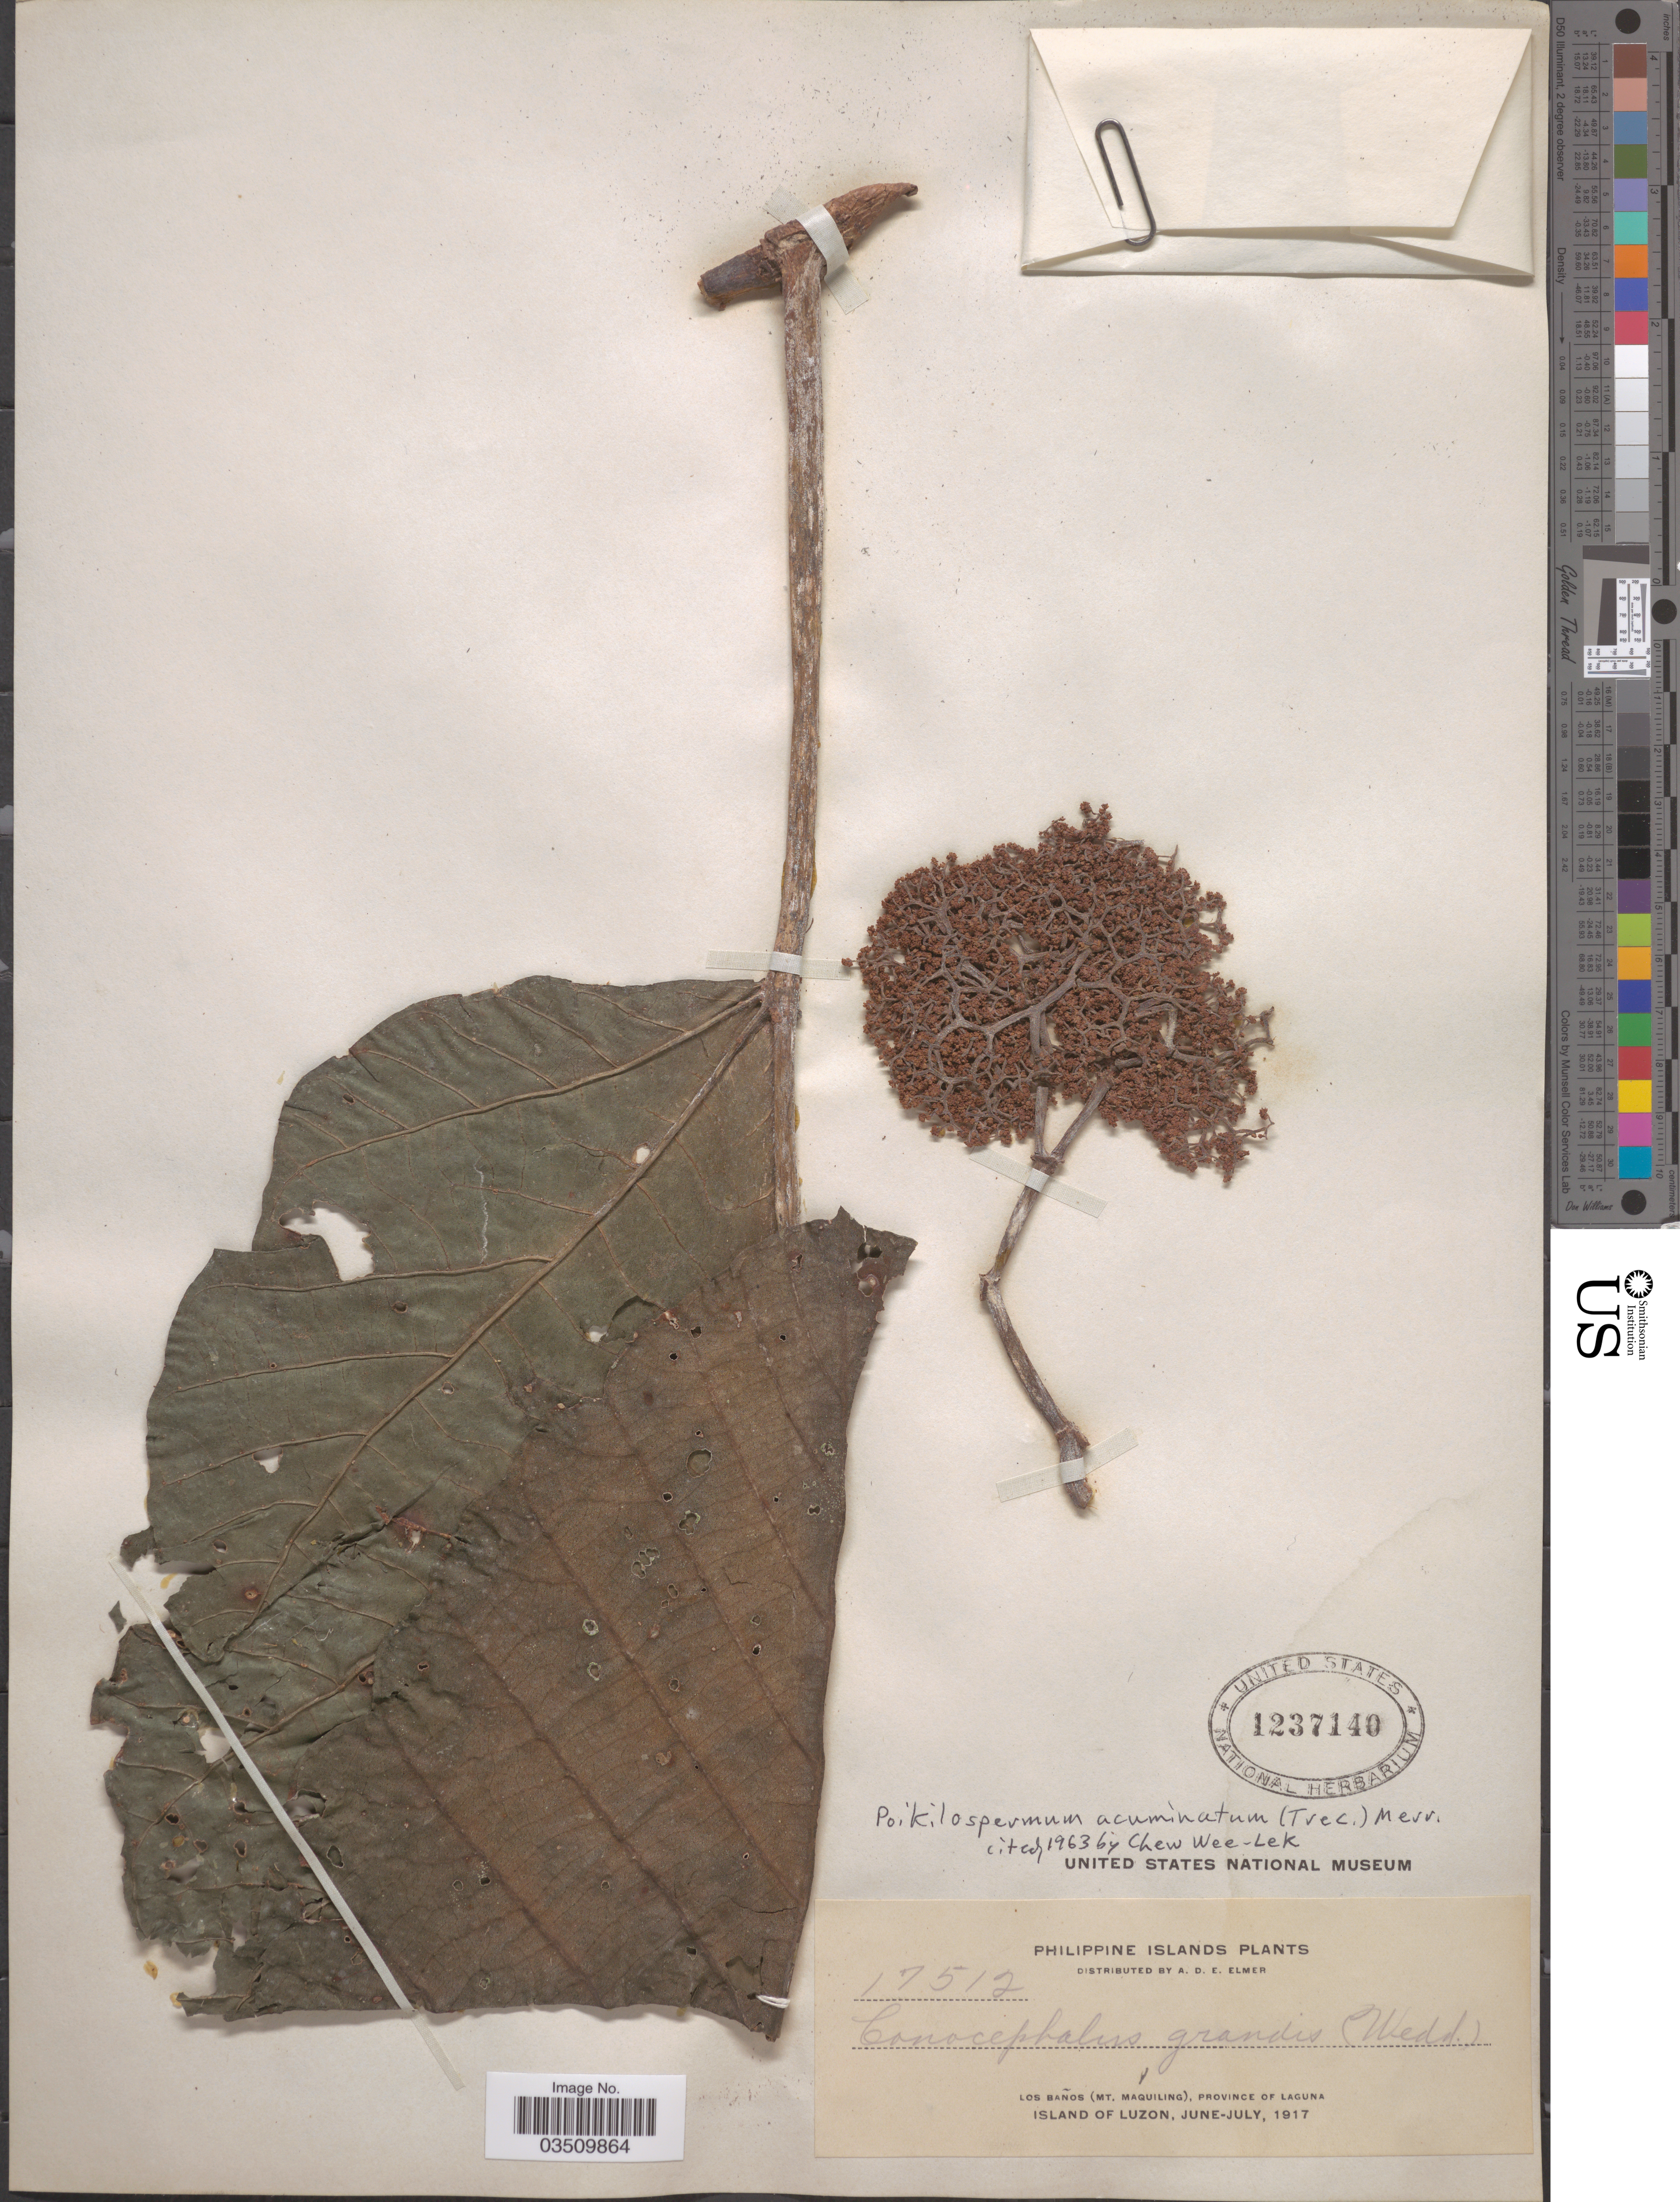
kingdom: Plantae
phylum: Tracheophyta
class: Magnoliopsida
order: Rosales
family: Urticaceae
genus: Poikilospermum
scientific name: Poikilospermum acuminatum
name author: (Trécul) Merr.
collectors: A. D. E. Elmer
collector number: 17512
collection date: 1917-06/1917-07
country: Philippines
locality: Philippine Islands. Los Baños (Mt. Maquiling), Province of Laguna. Island of Luzon.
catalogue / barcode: US 1237140